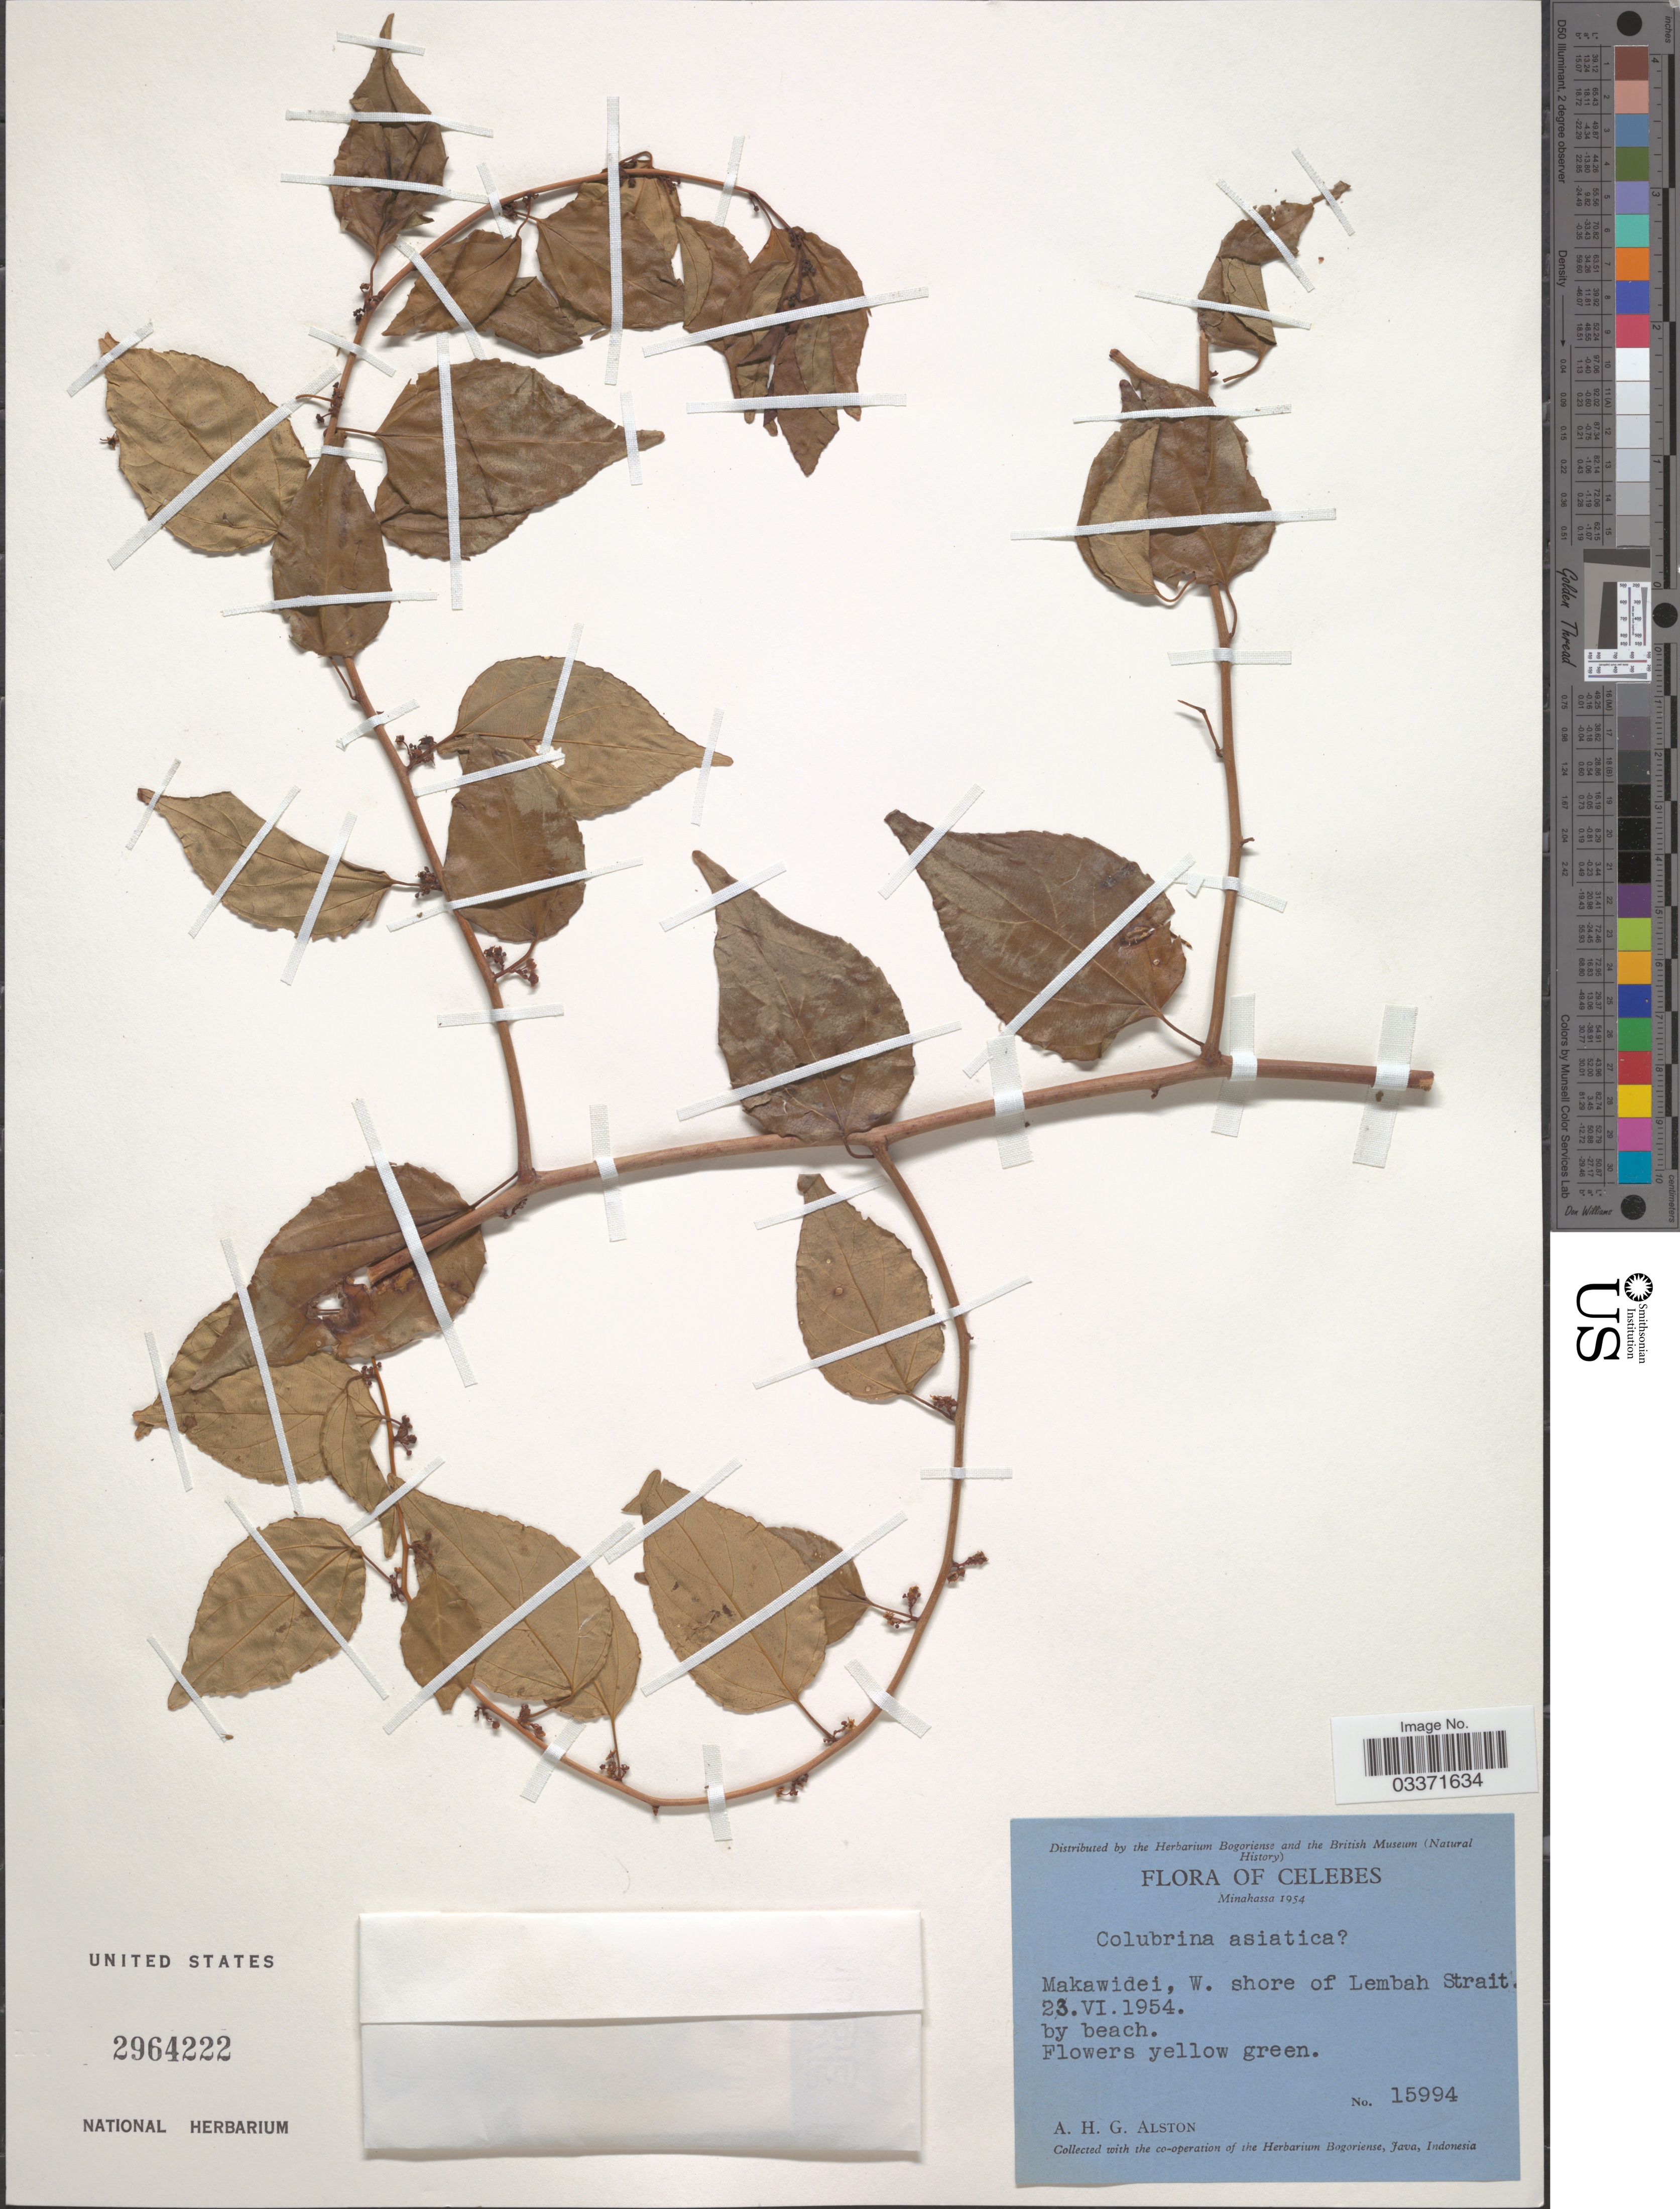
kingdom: Plantae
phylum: Tracheophyta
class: Magnoliopsida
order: Rosales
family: Rhamnaceae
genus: Colubrina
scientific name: Colubrina asiatica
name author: (L.) Brongn.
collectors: A. H. Alston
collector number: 15994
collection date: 1954-06-23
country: Indonesia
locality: Makawidei, W. shore of Lembah Strait.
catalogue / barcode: US 2964222